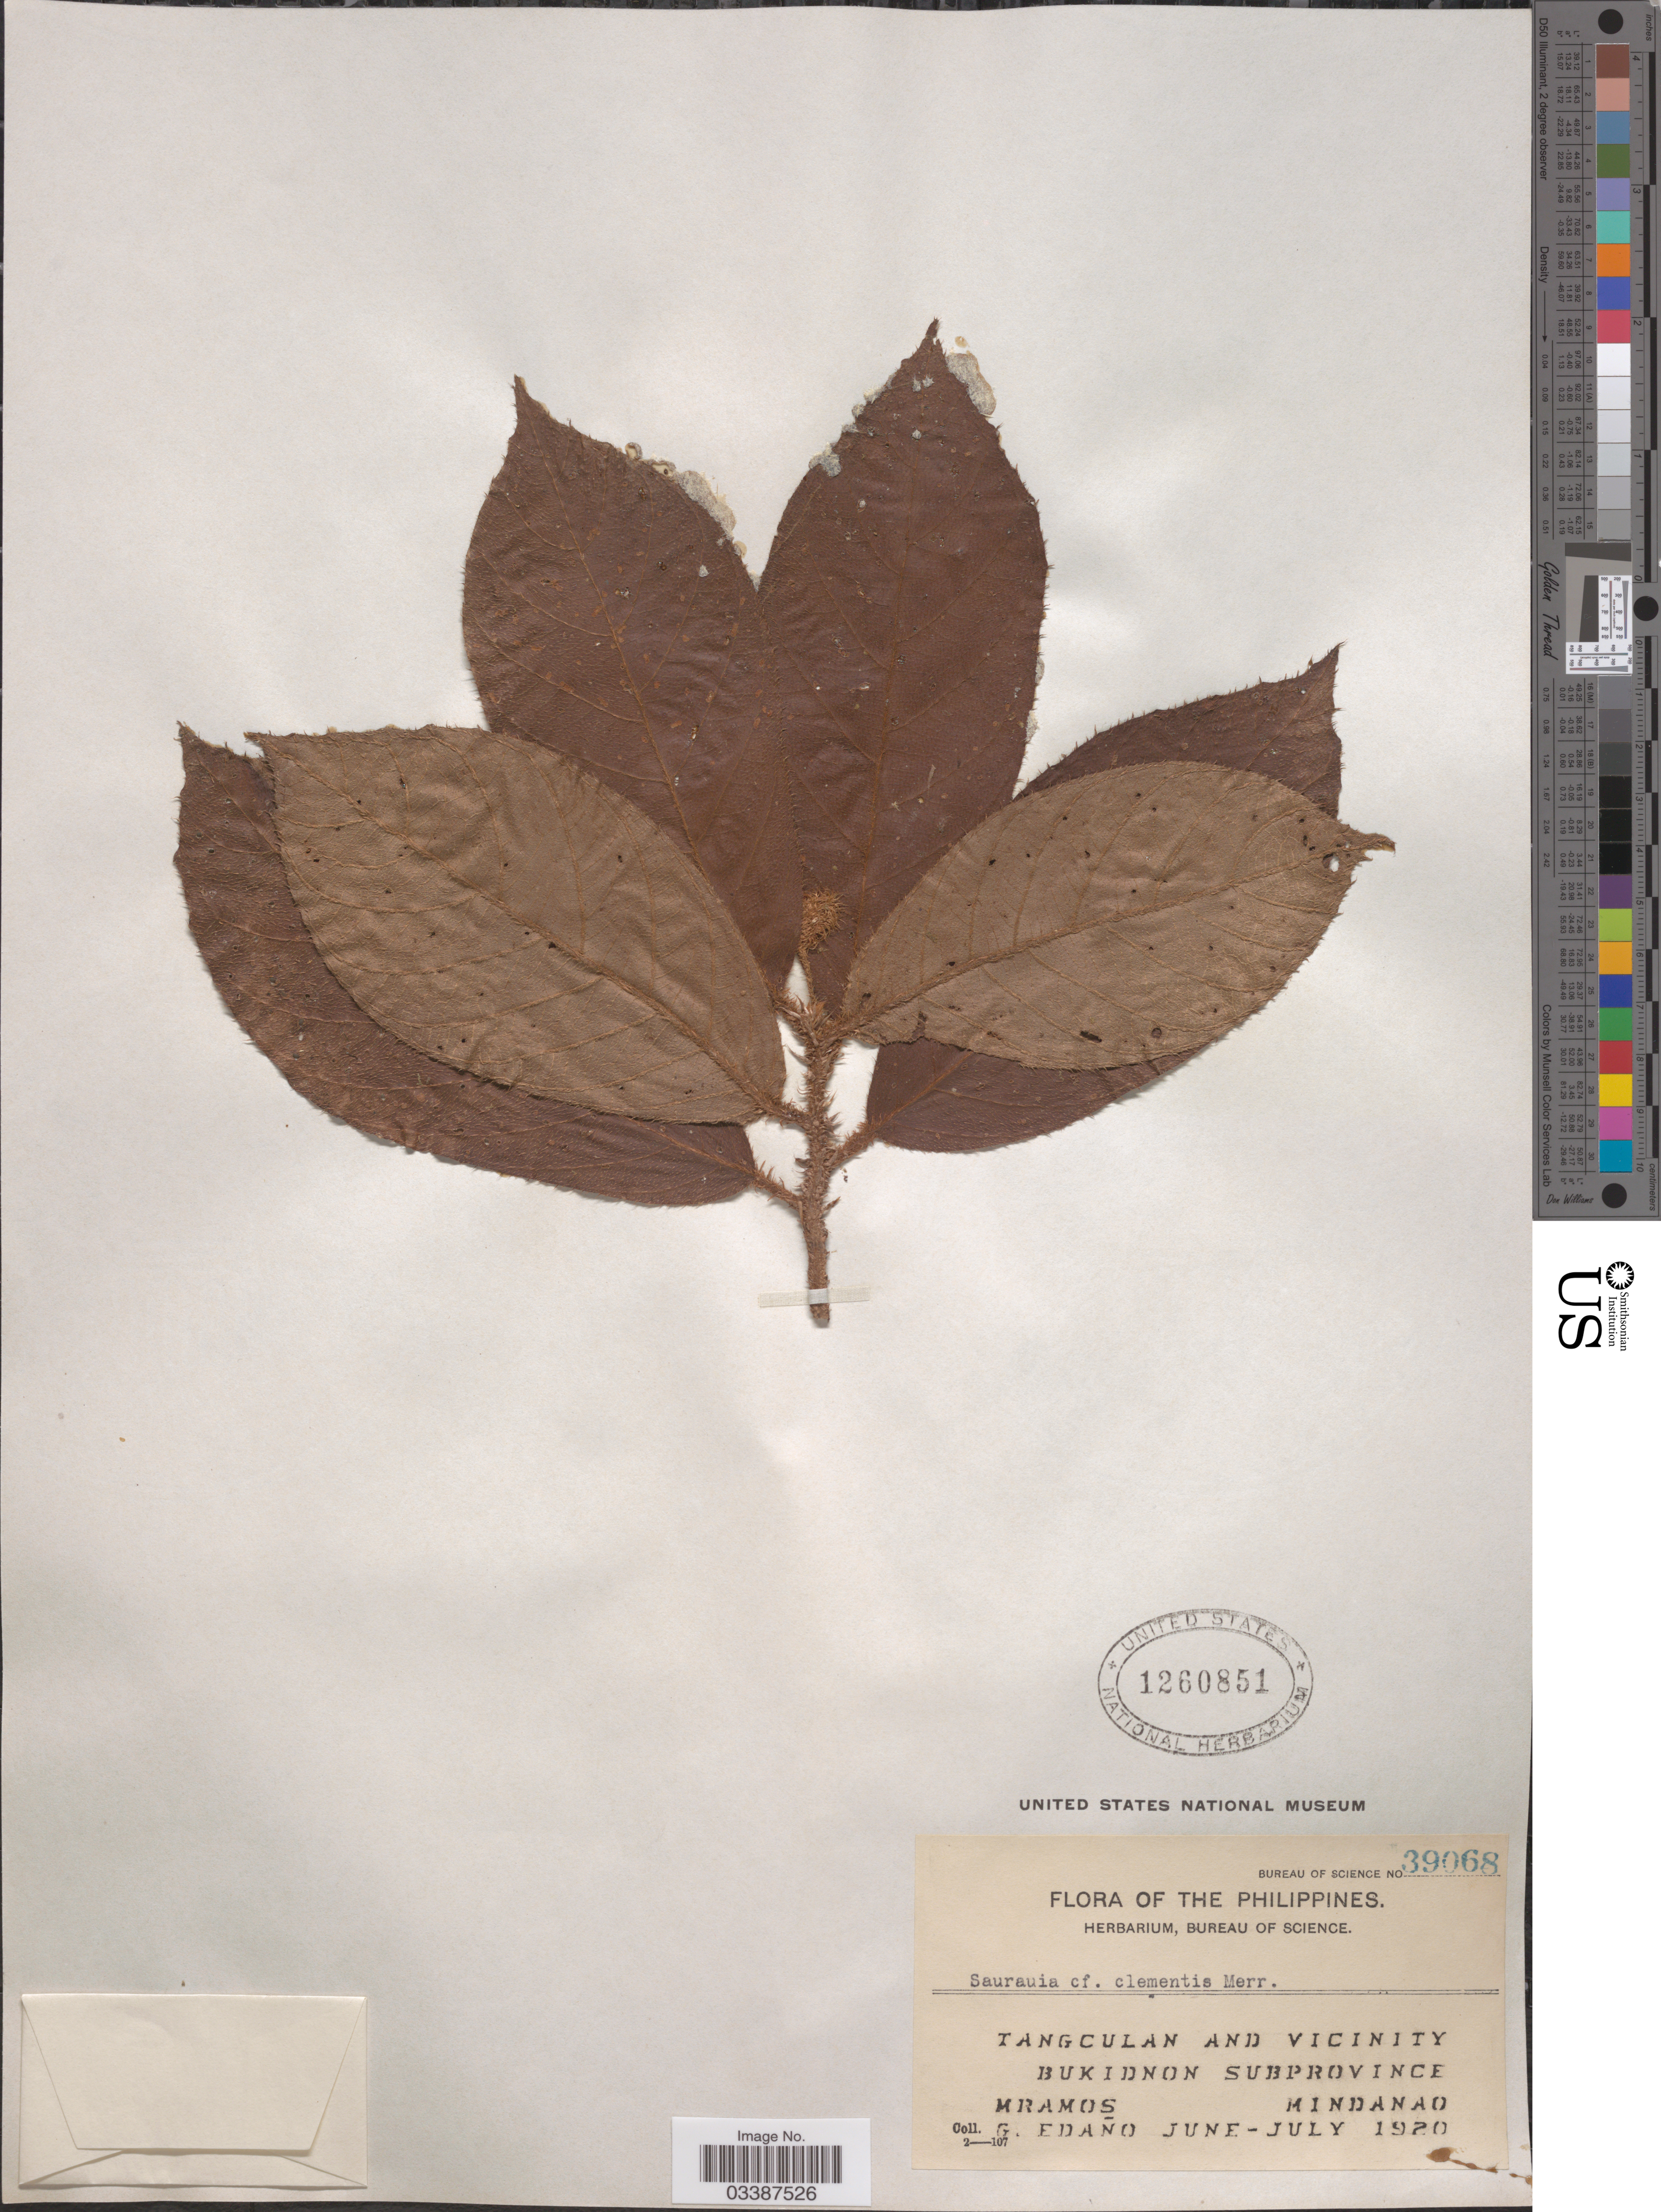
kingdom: Plantae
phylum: Tracheophyta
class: Magnoliopsida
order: Ericales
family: Actinidiaceae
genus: Saurauia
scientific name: Saurauia clementis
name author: Merr.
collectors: M. Ramos & G. Edaño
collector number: Bureau of Science 39068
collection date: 1920-06/1920-07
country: Philippines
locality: Tangculan and Vicinity, Bukidnon Subprovince, Mindanao.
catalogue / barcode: US 1260851